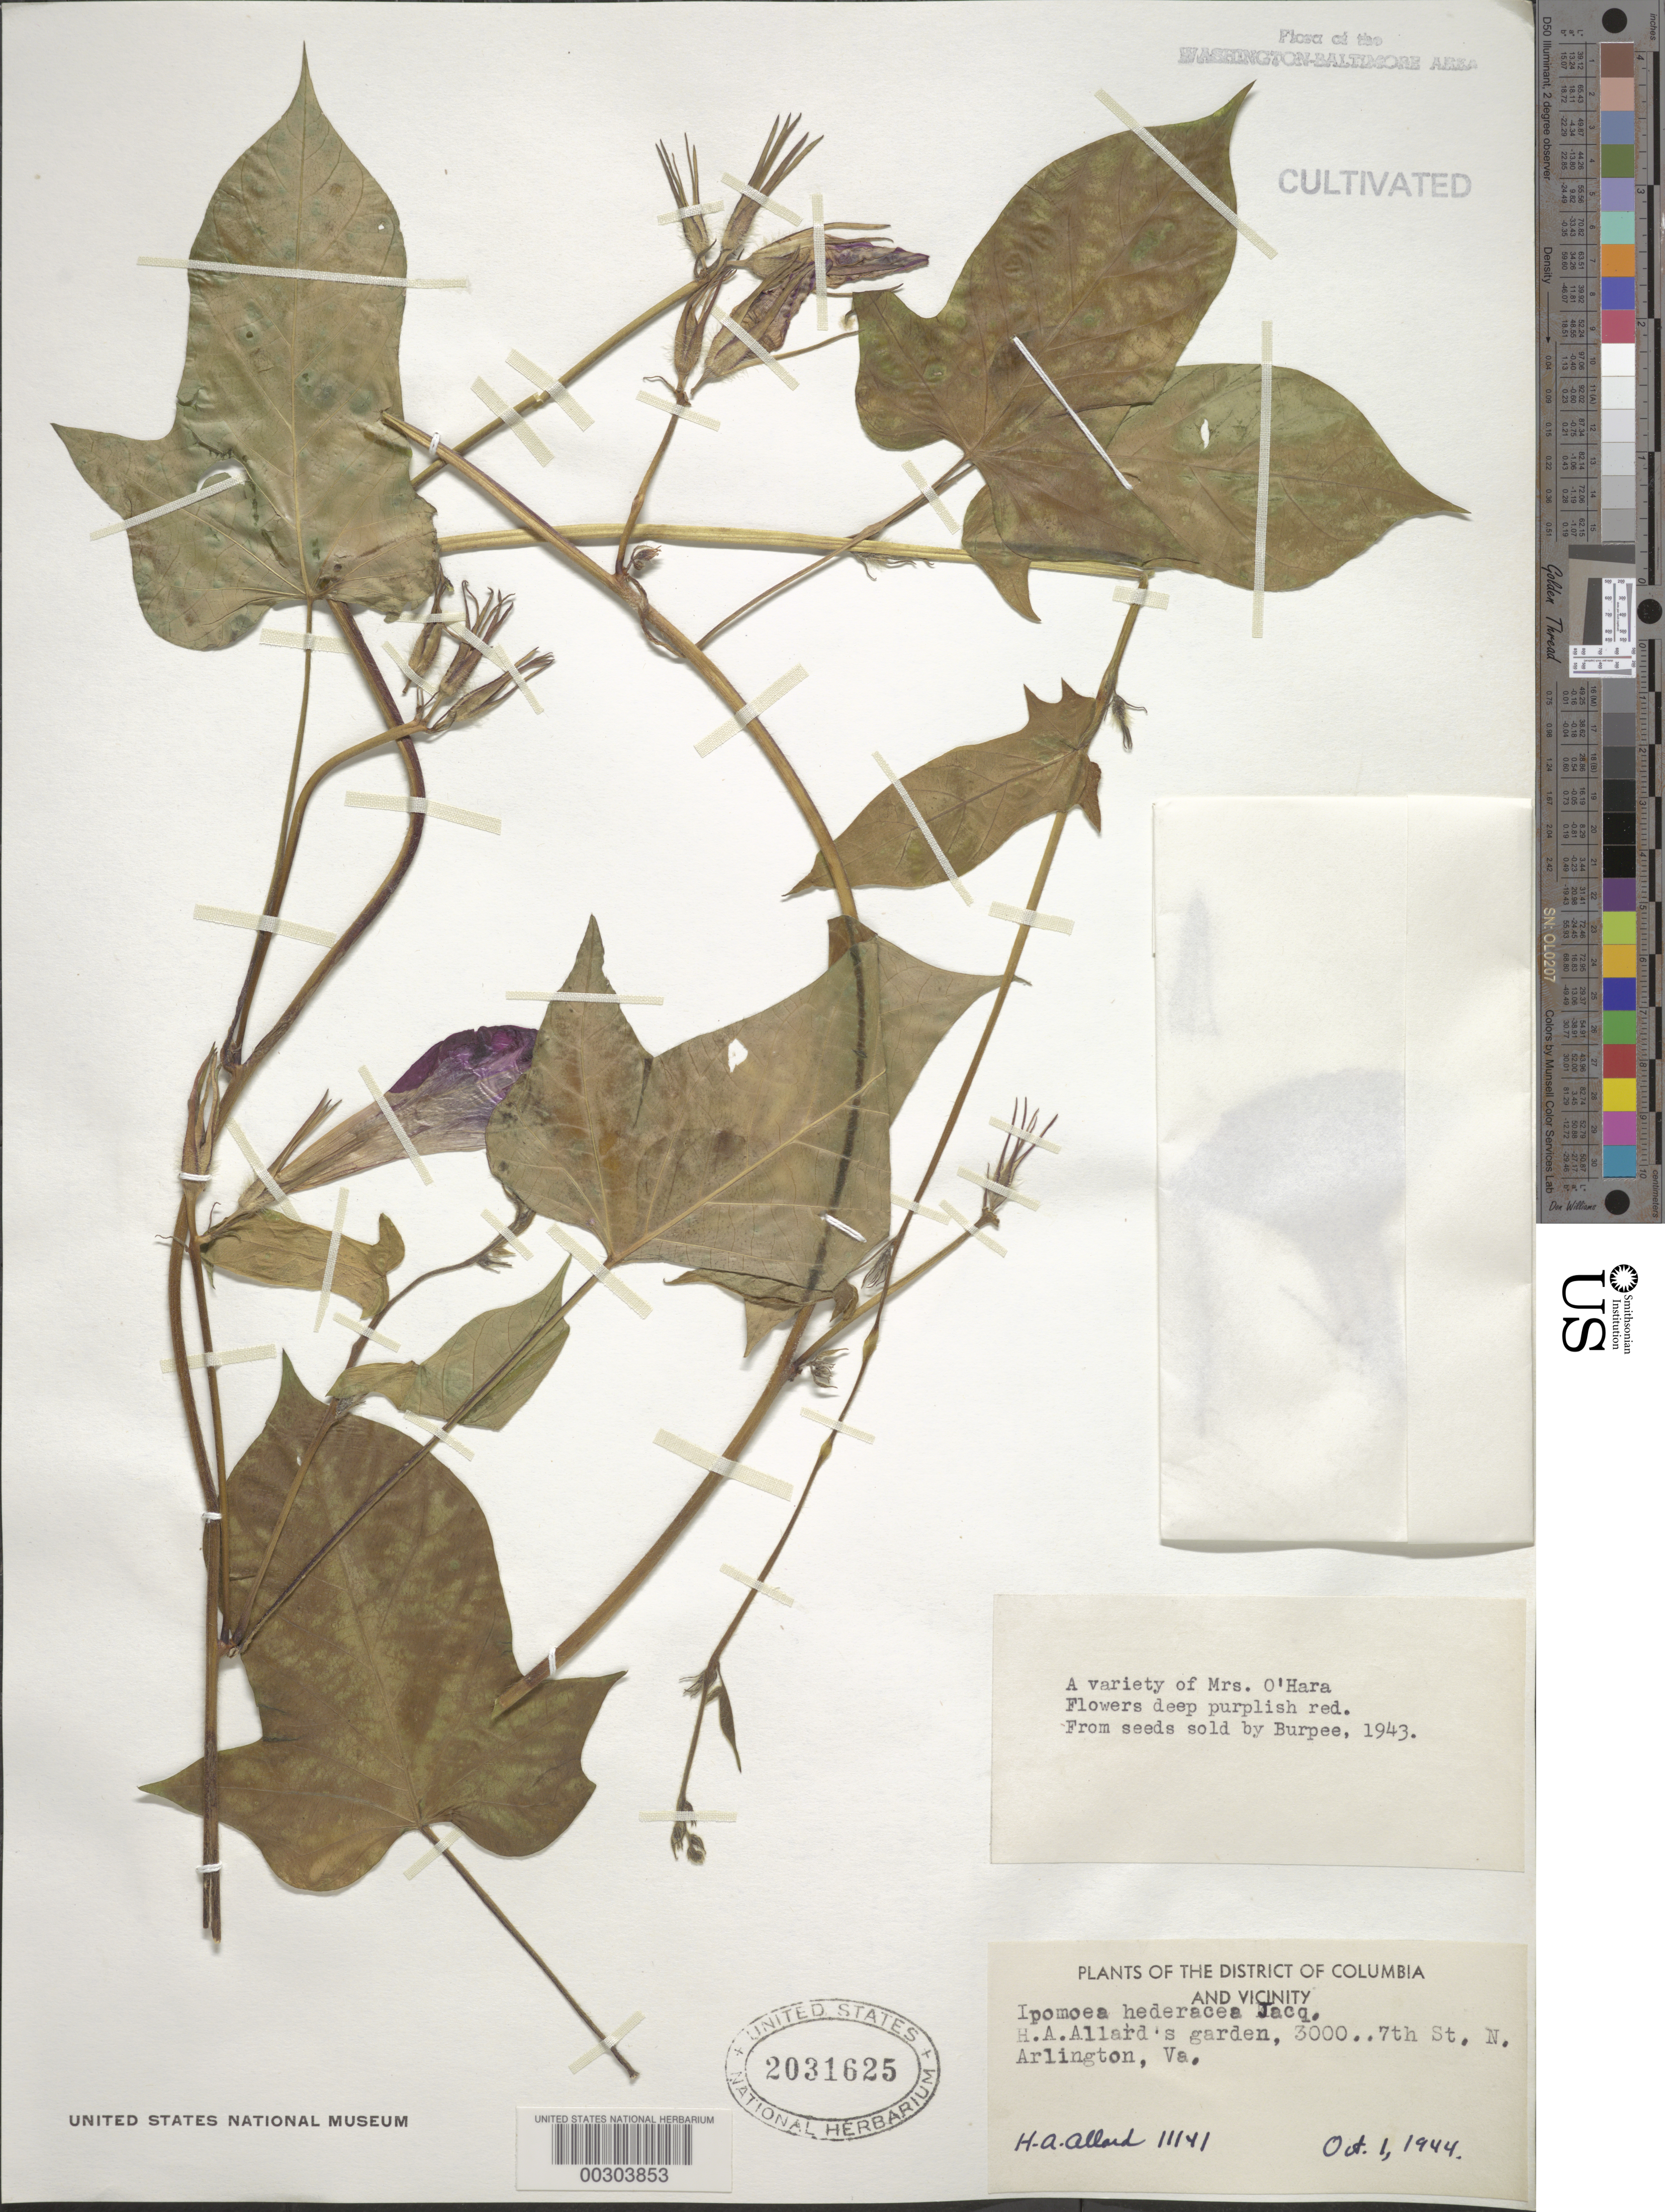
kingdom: Plantae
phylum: Tracheophyta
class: Magnoliopsida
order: Solanales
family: Convolvulaceae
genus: Ipomoea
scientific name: Ipomoea hederacea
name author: Jacq.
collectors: H. A. Allard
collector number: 11141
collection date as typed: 01 Oct 1944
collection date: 1944-10-01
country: United States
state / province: Virginia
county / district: Arlington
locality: Arlington, 3000 7th St N., H.A. Allard's garden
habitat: Garden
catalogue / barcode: US 2031625